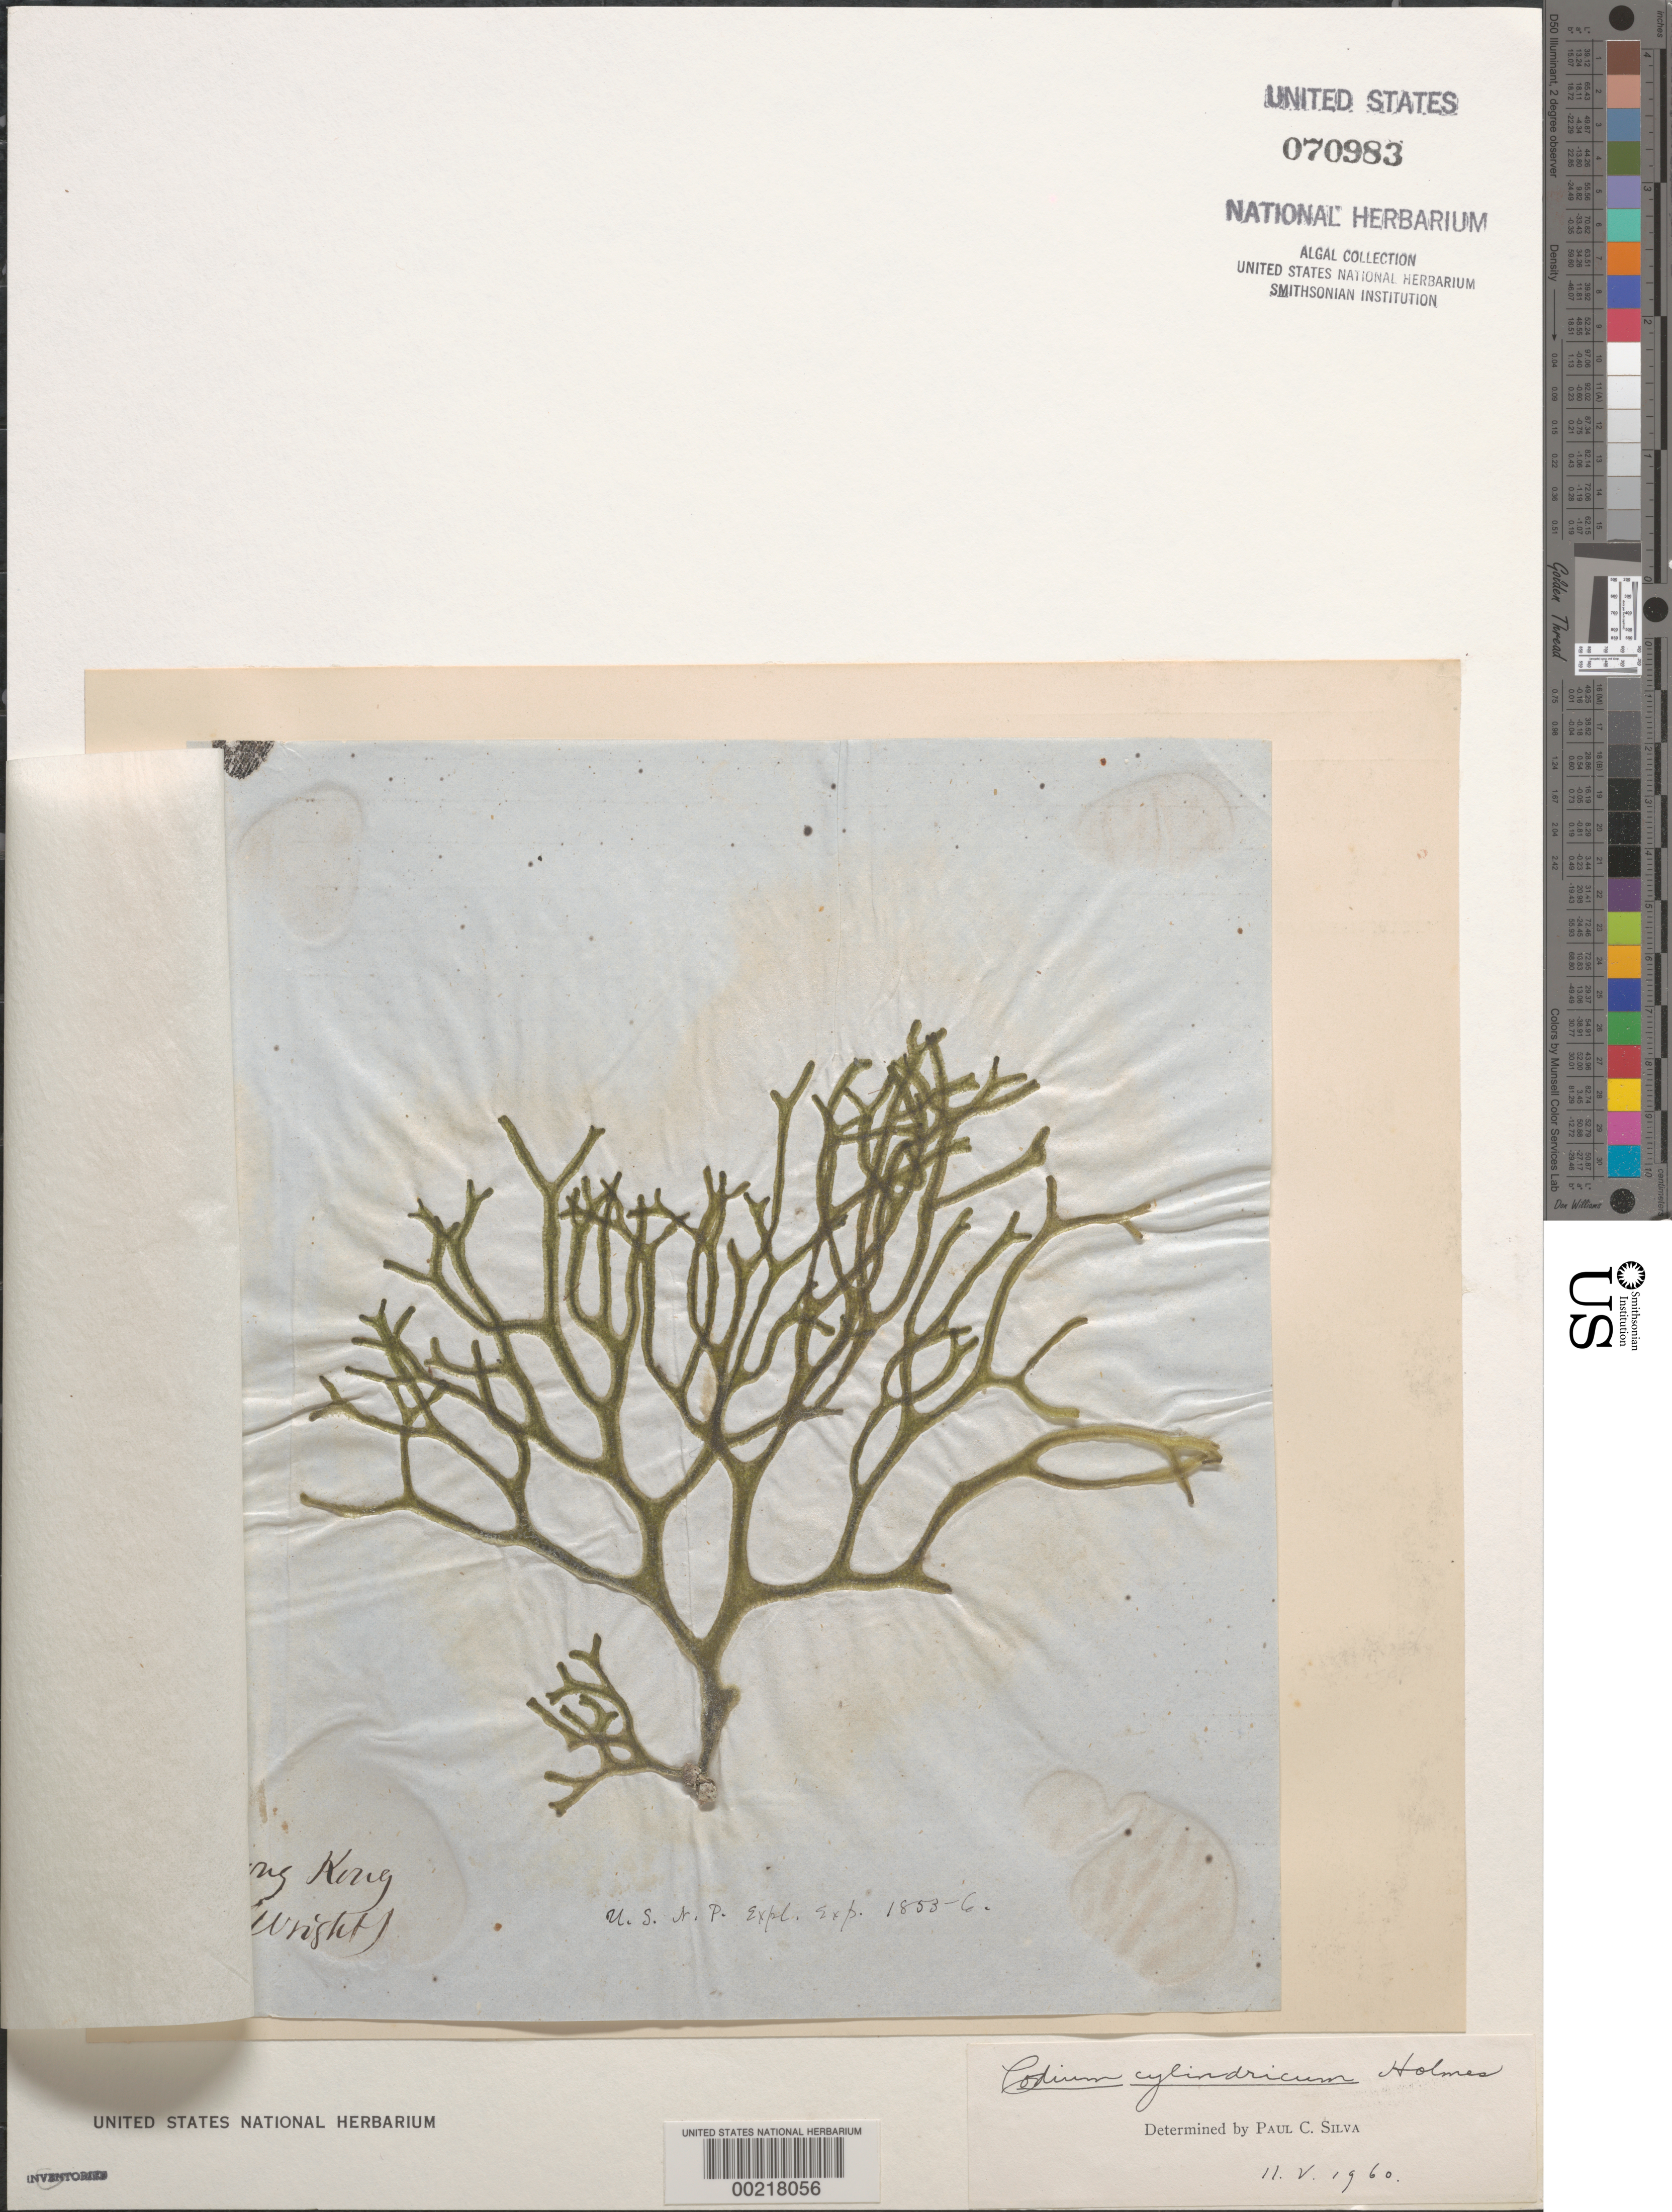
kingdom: Plantae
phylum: Chlorophyta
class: Ulvophyceae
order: Bryopsidales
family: Codiaceae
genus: Codium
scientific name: Codium cylindricum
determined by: Silva, P. C.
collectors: C. Wright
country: China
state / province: Hong Kong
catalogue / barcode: US 70983